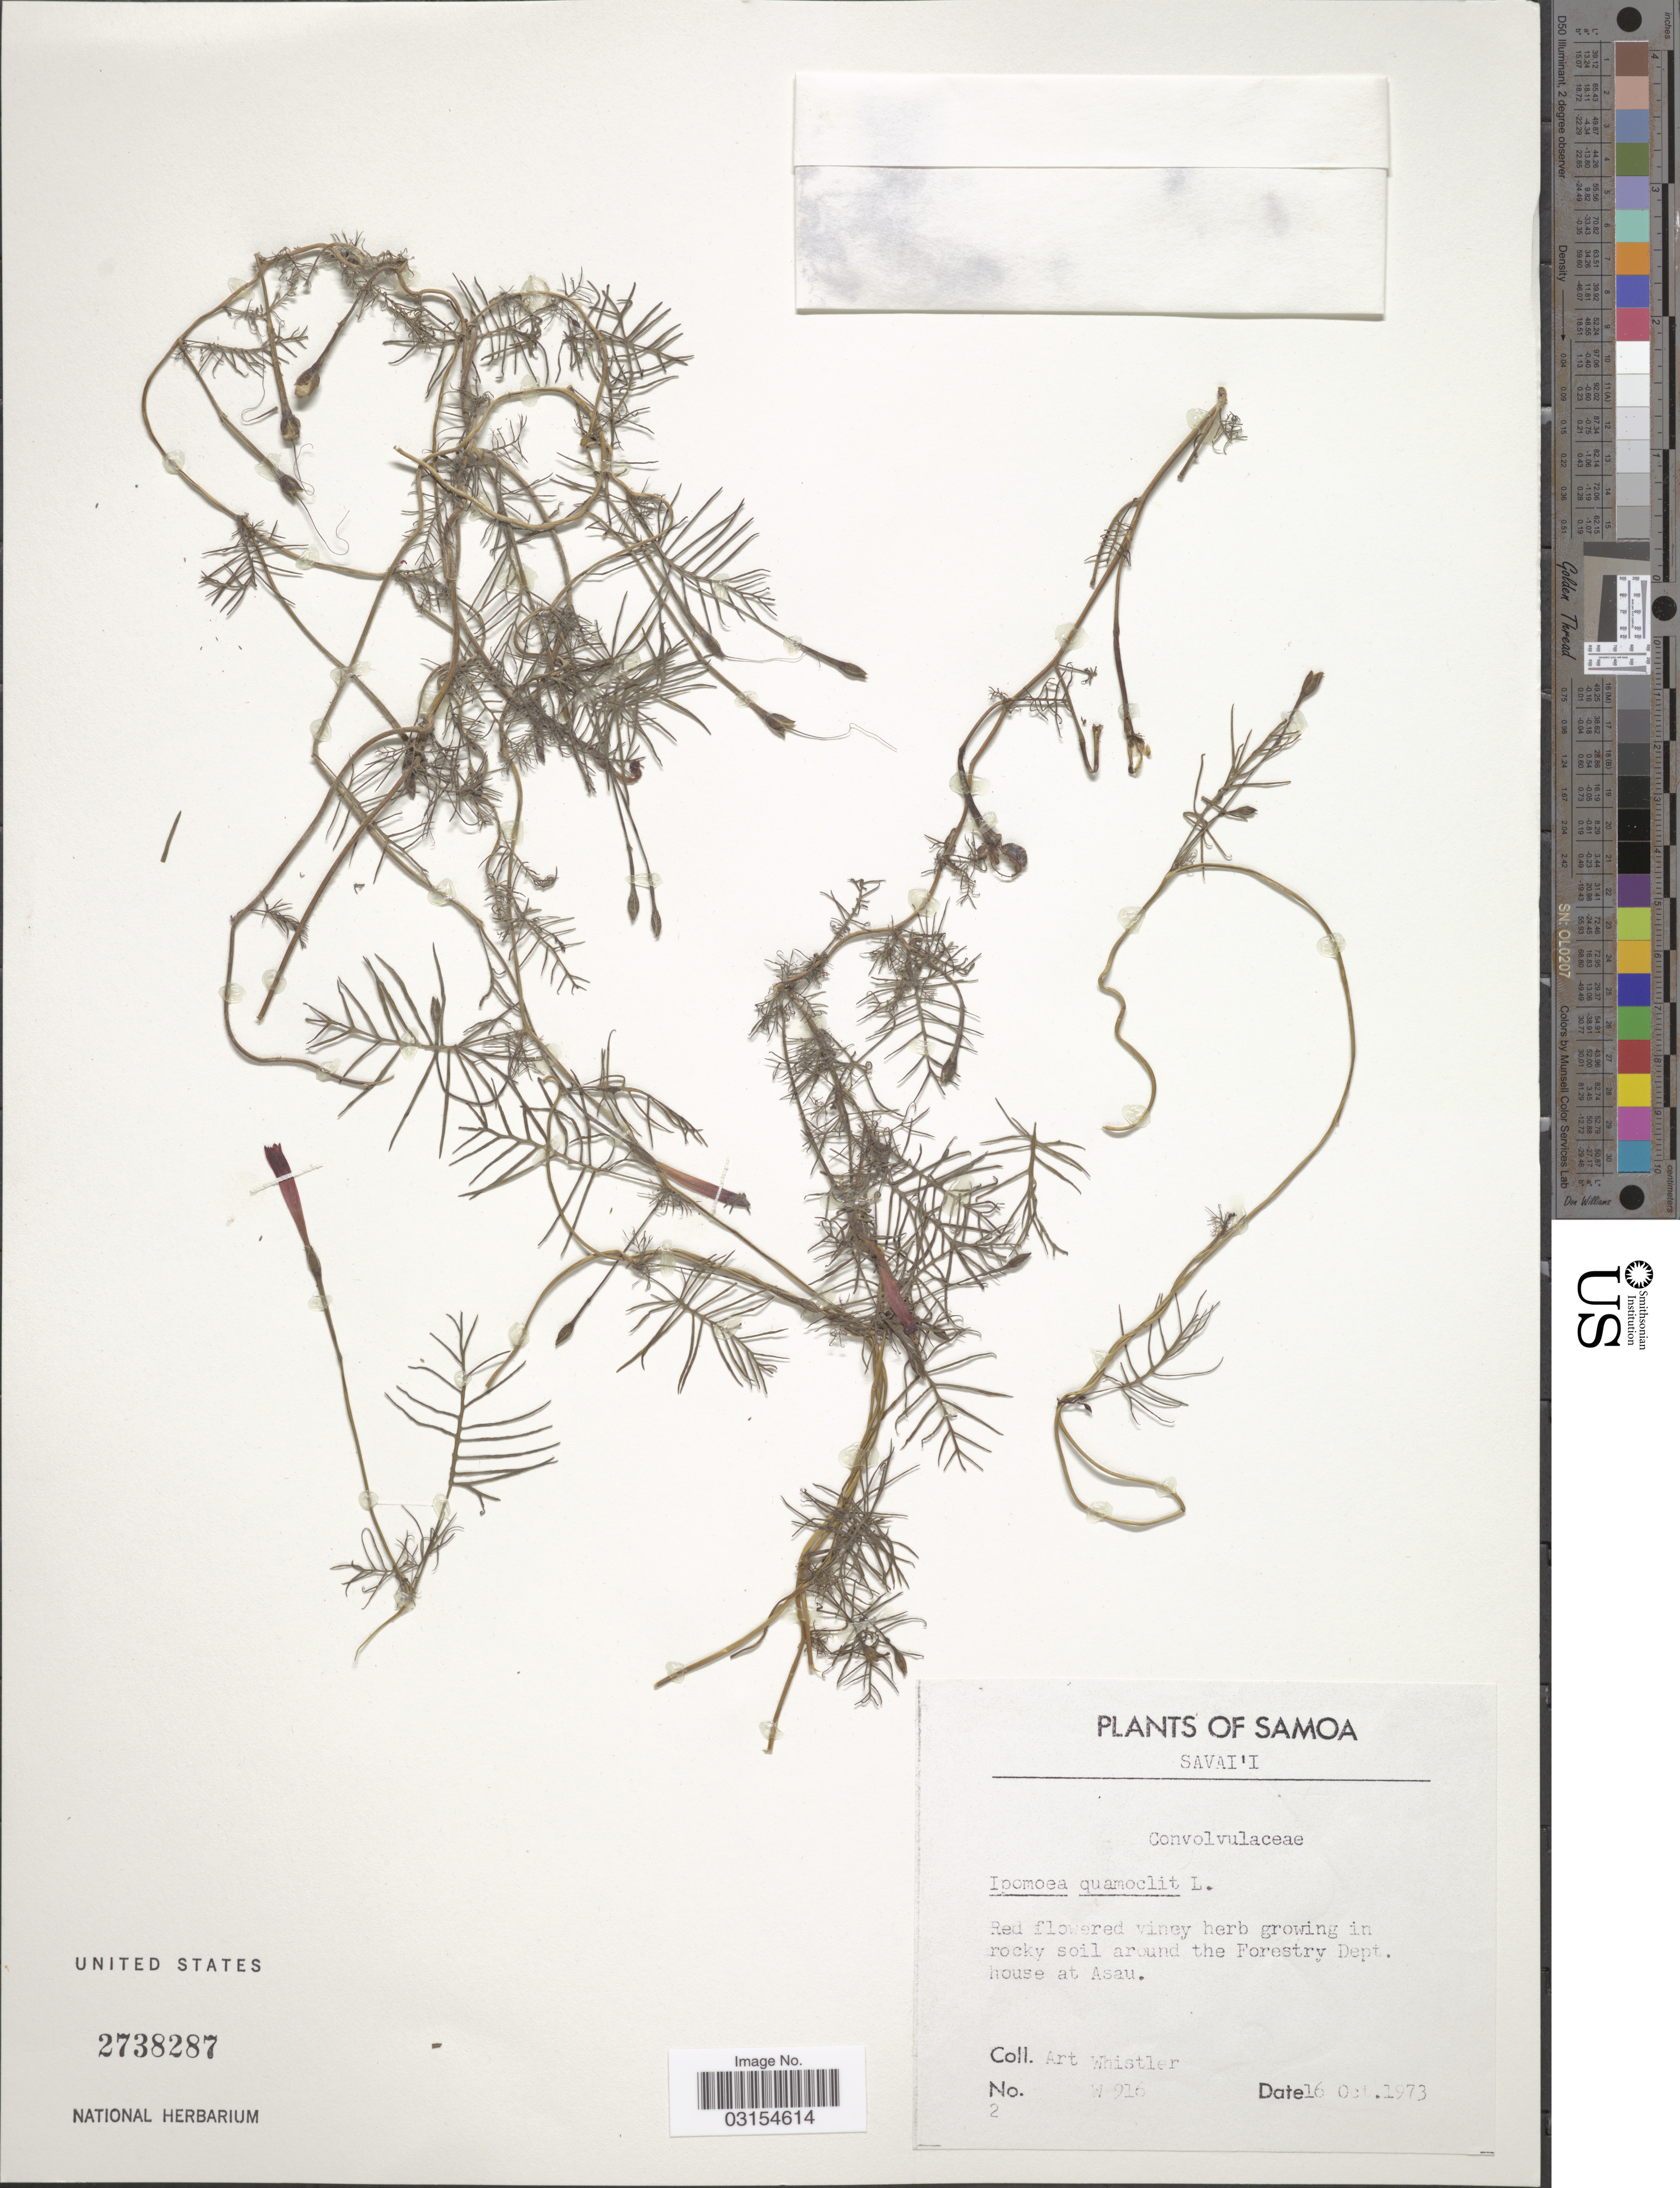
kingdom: Plantae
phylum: Tracheophyta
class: Magnoliopsida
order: Solanales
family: Convolvulaceae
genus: Ipomoea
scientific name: Ipomoea quamoclit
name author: L.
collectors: A. Whistler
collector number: W916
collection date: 1973-10-16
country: Samoa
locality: Samoa. Savai'i. Around the Forestry Dept. house at Asau.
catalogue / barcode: US 2738287